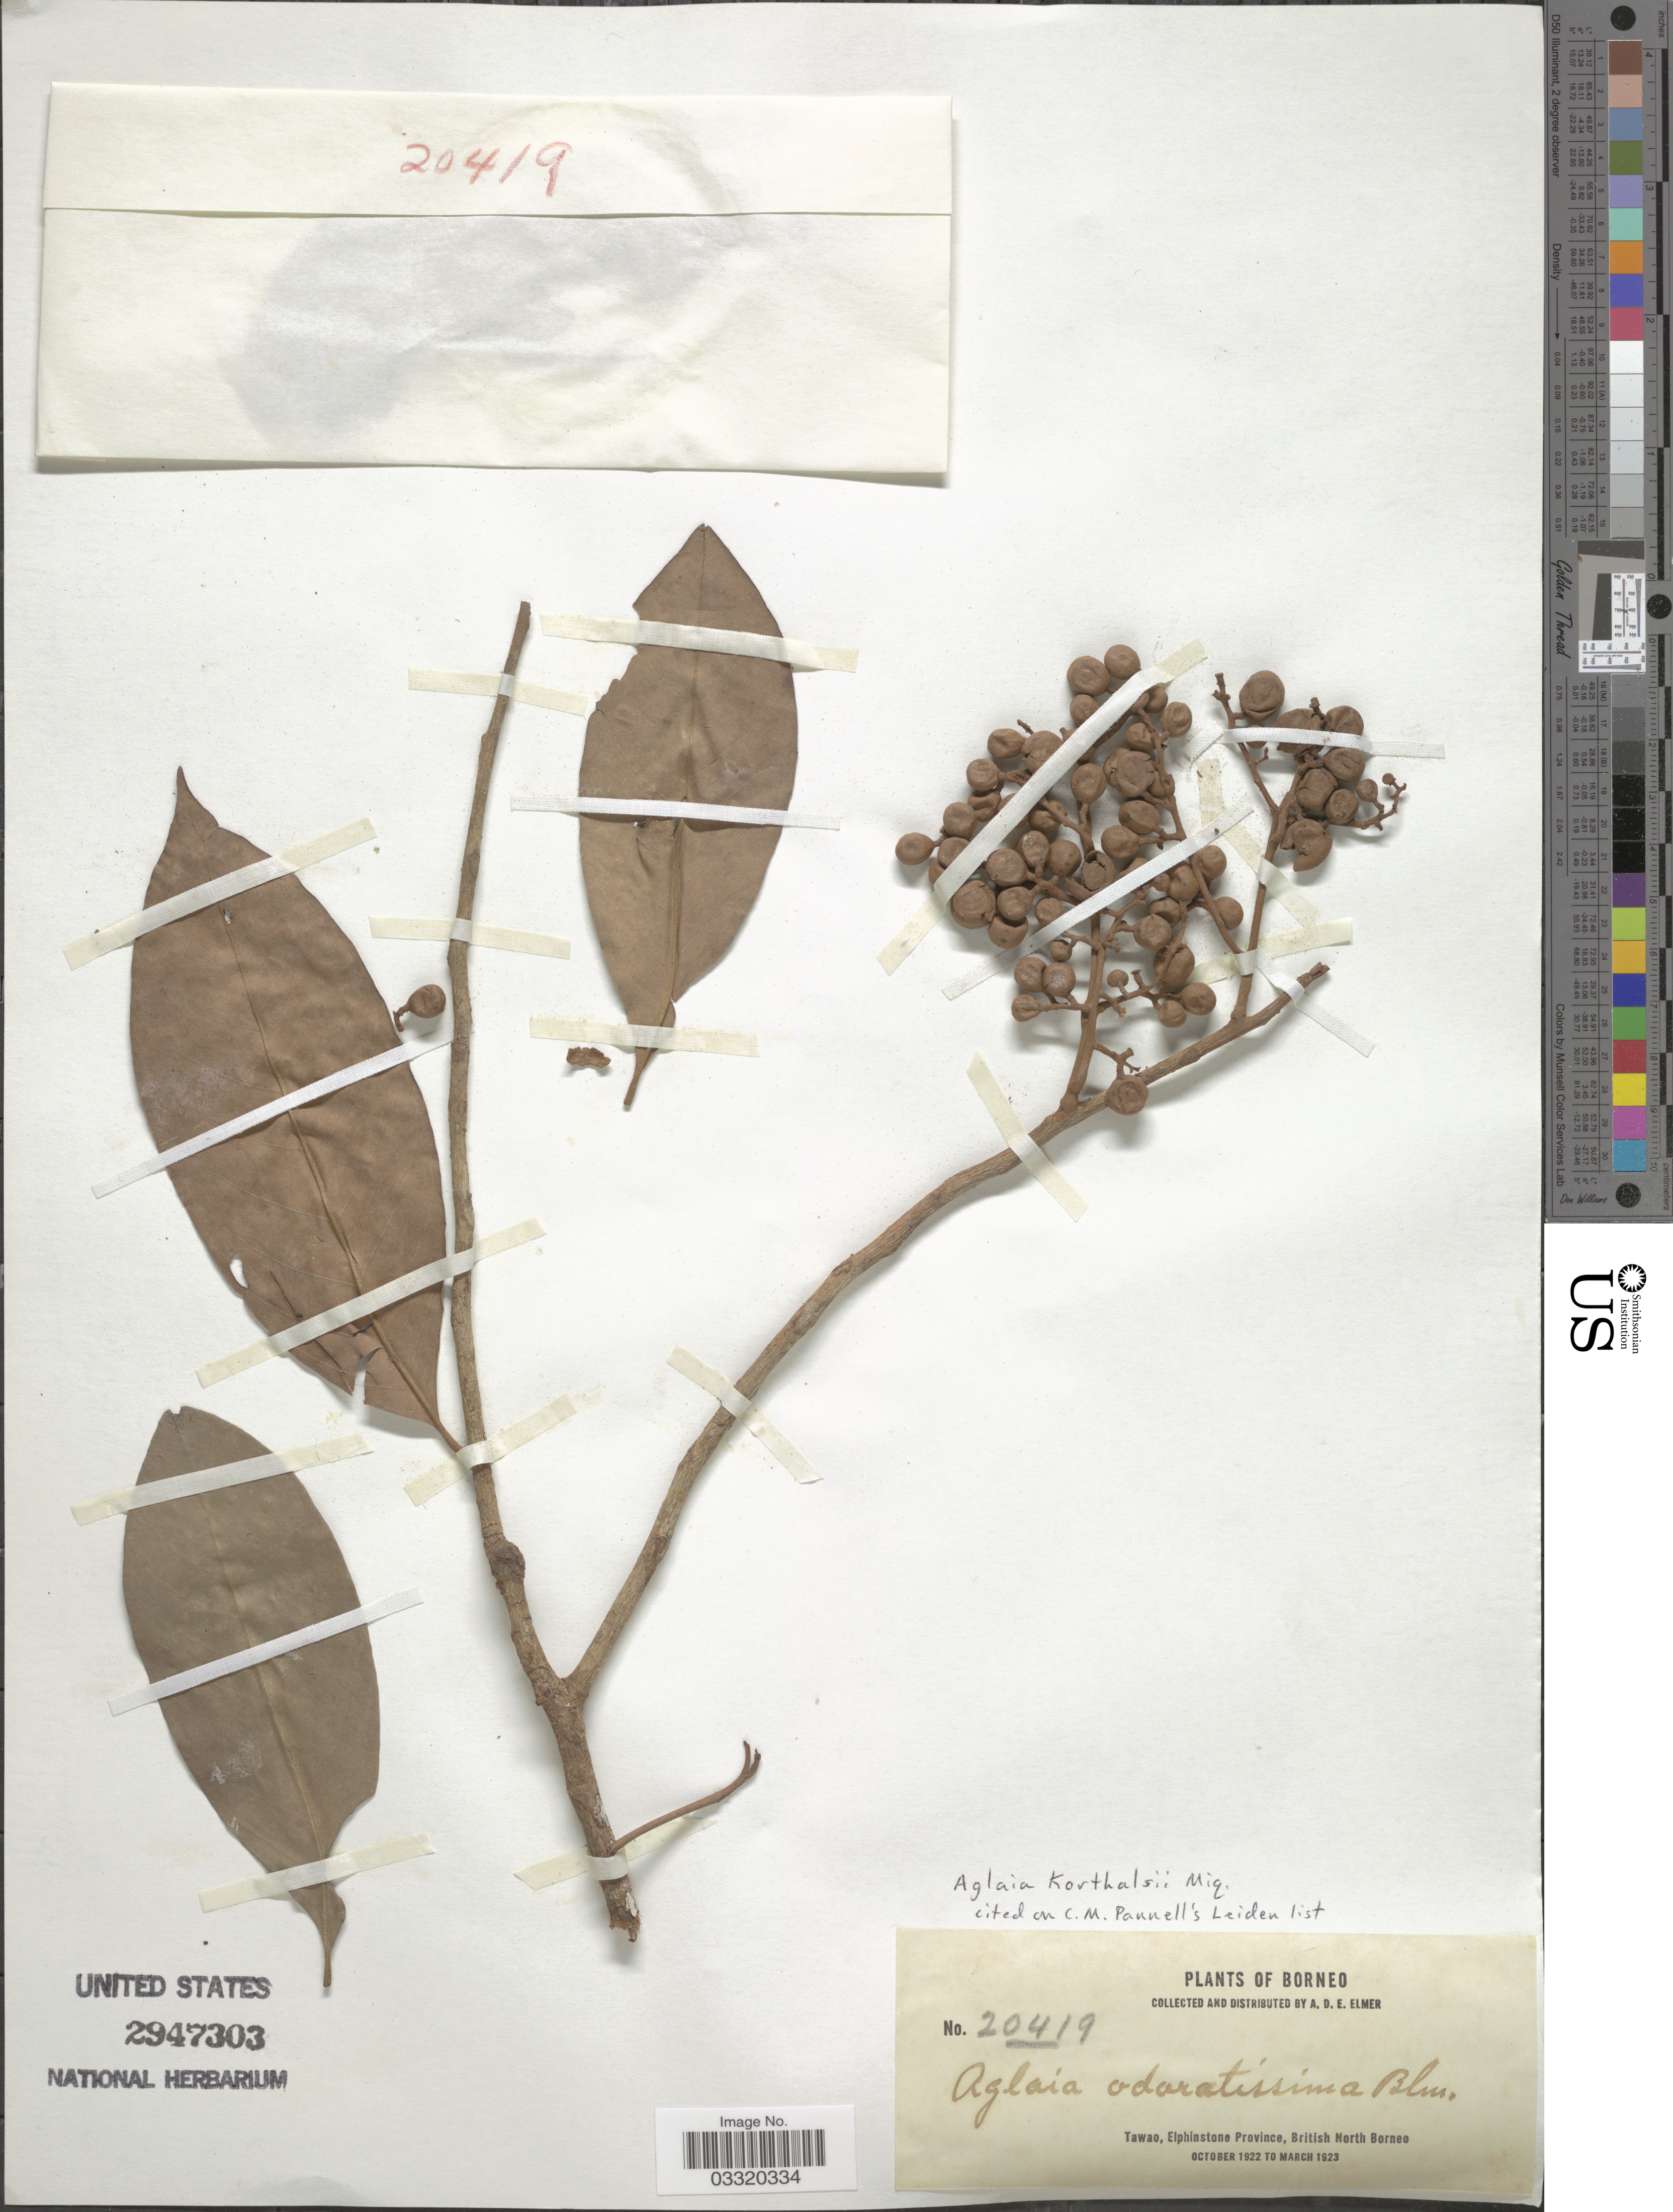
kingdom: Plantae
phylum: Tracheophyta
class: Magnoliopsida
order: Sapindales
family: Meliaceae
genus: Aglaia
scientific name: Aglaia korthalsii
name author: Miq.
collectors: A. D. E. Elmer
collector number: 20419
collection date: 1922-10/1923-03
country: Malaysia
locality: Borneo. Tawao, Elphinstone Province, British North Borneo.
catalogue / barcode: US 2947303